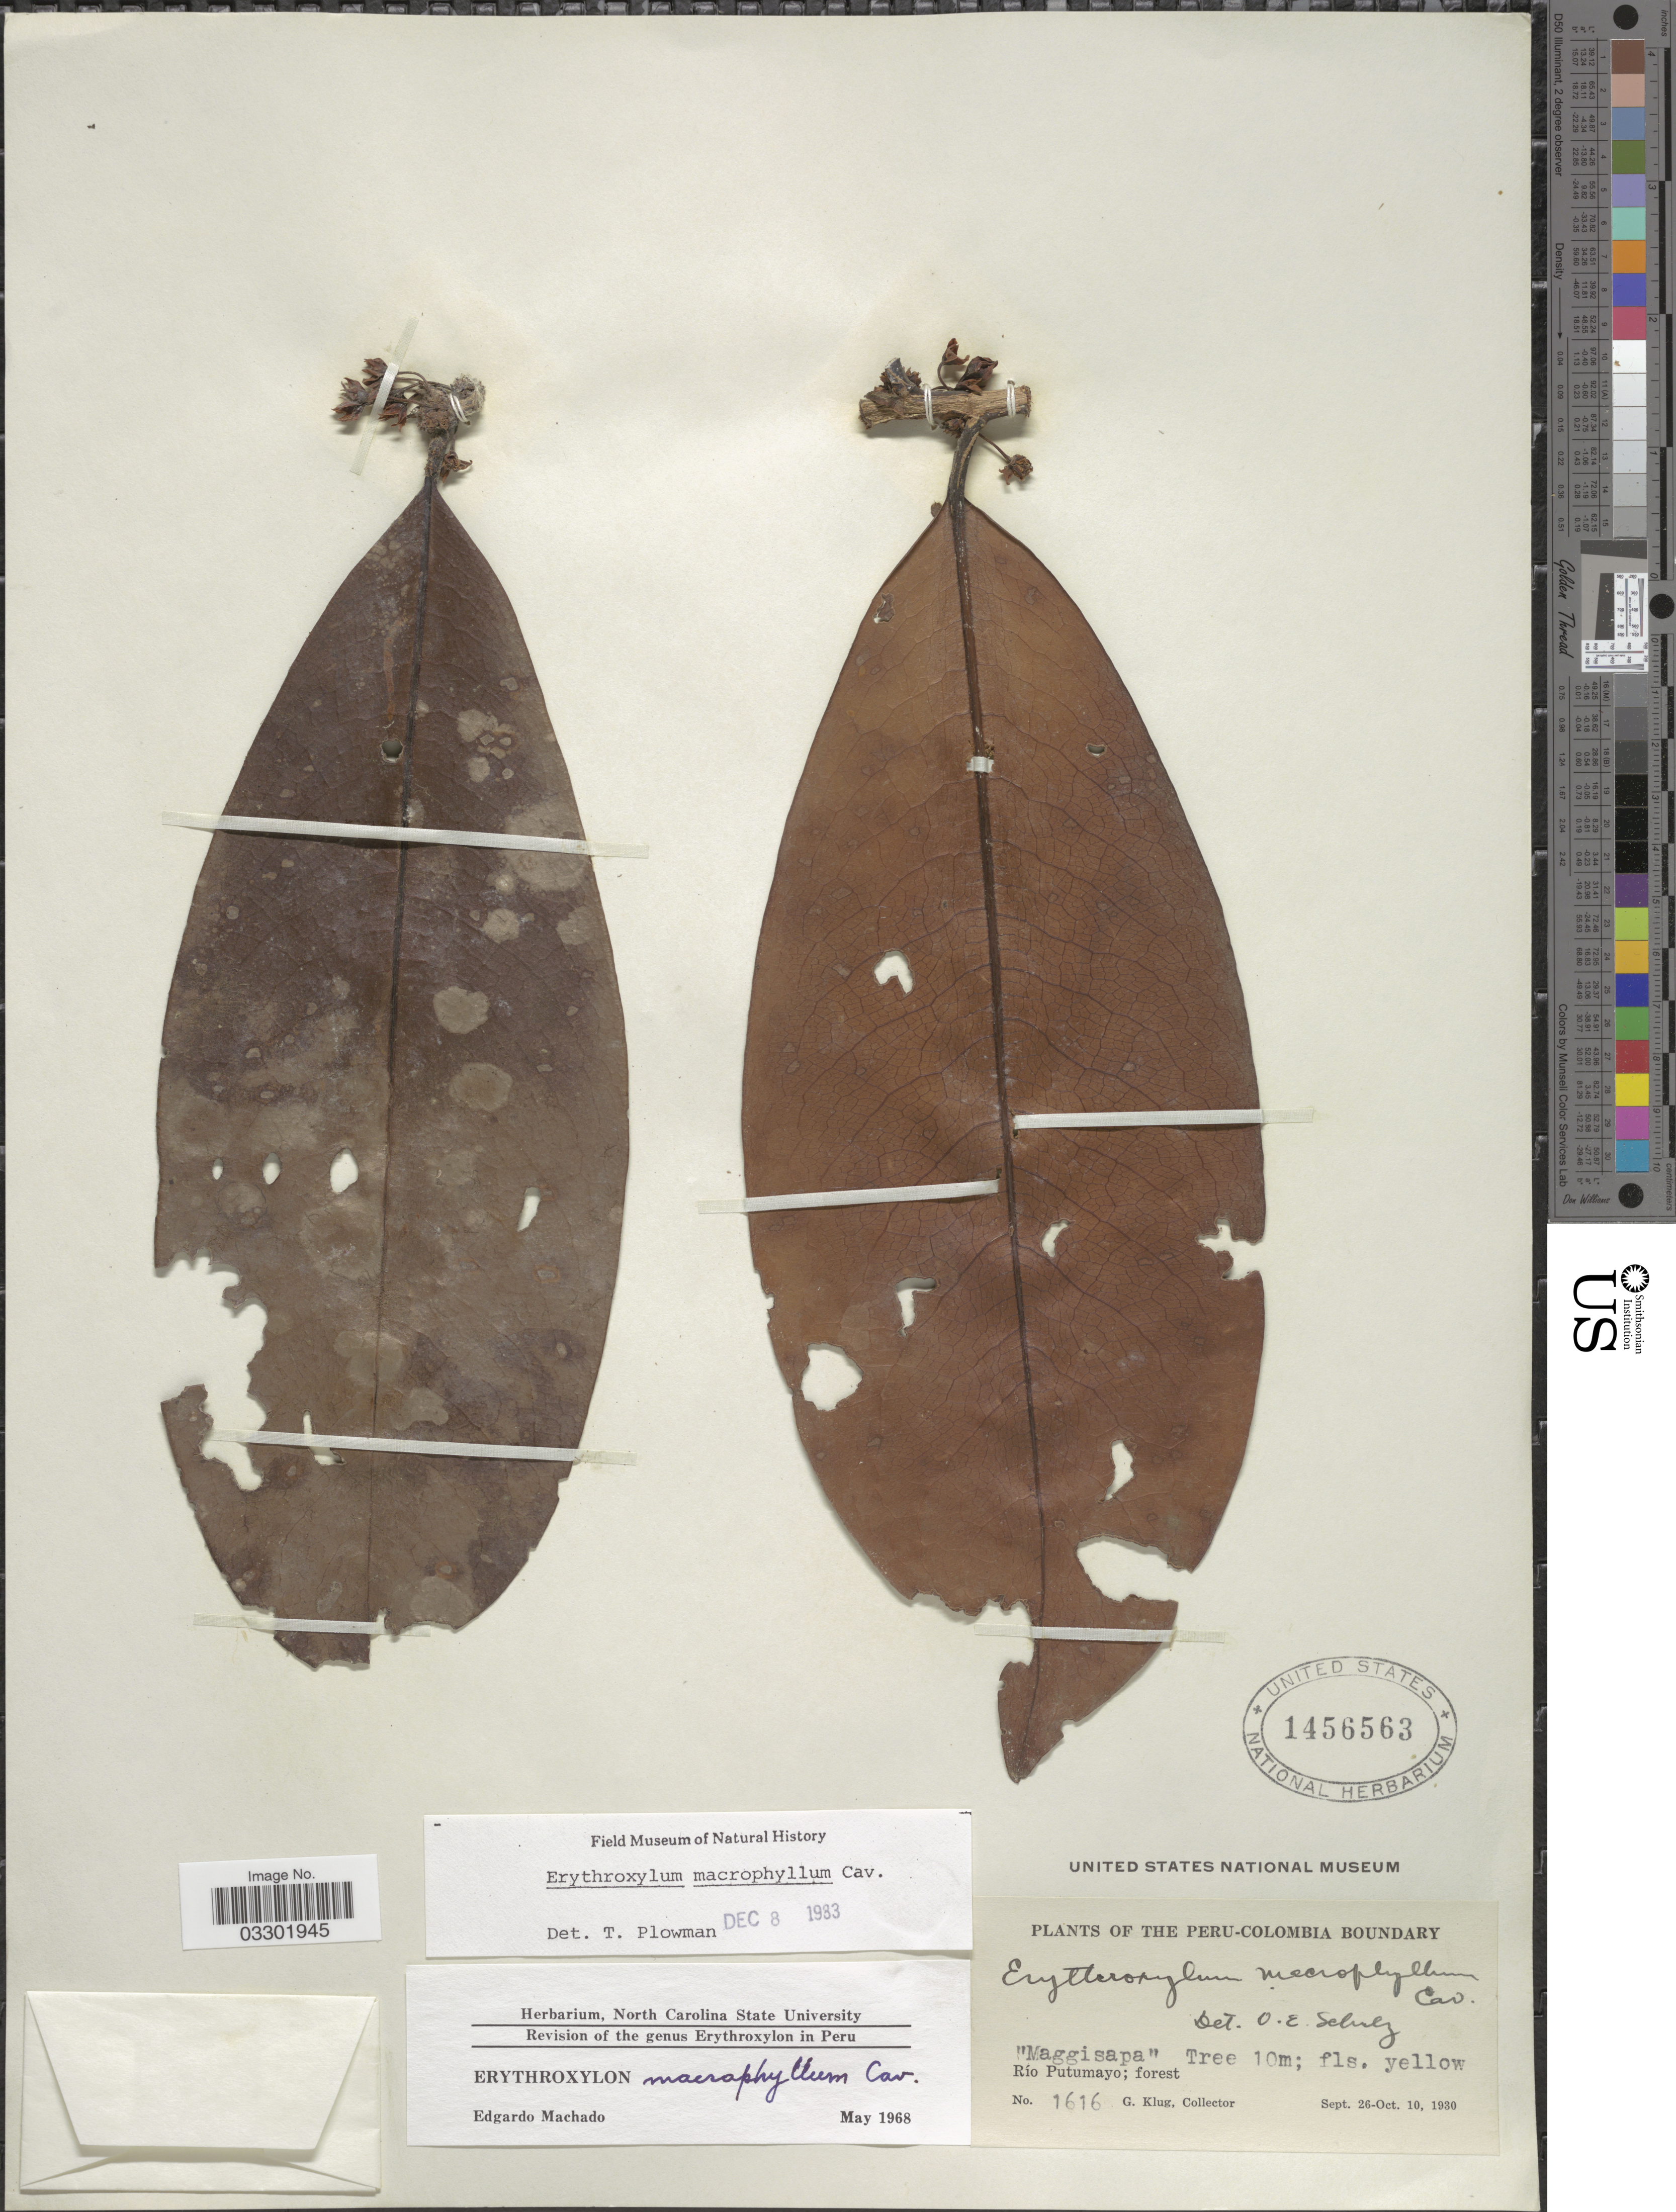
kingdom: Plantae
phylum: Tracheophyta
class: Magnoliopsida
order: Malpighiales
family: Erythroxylaceae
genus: Erythroxylum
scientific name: Erythroxylum macrophyllum var. macrophyllum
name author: Cav.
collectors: G. Klug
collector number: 1616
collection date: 1930-09-26/1930-10-10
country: Colombia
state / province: Putumayo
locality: Peru-Colombia boundary. Río Putumayo.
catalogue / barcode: US 1456563